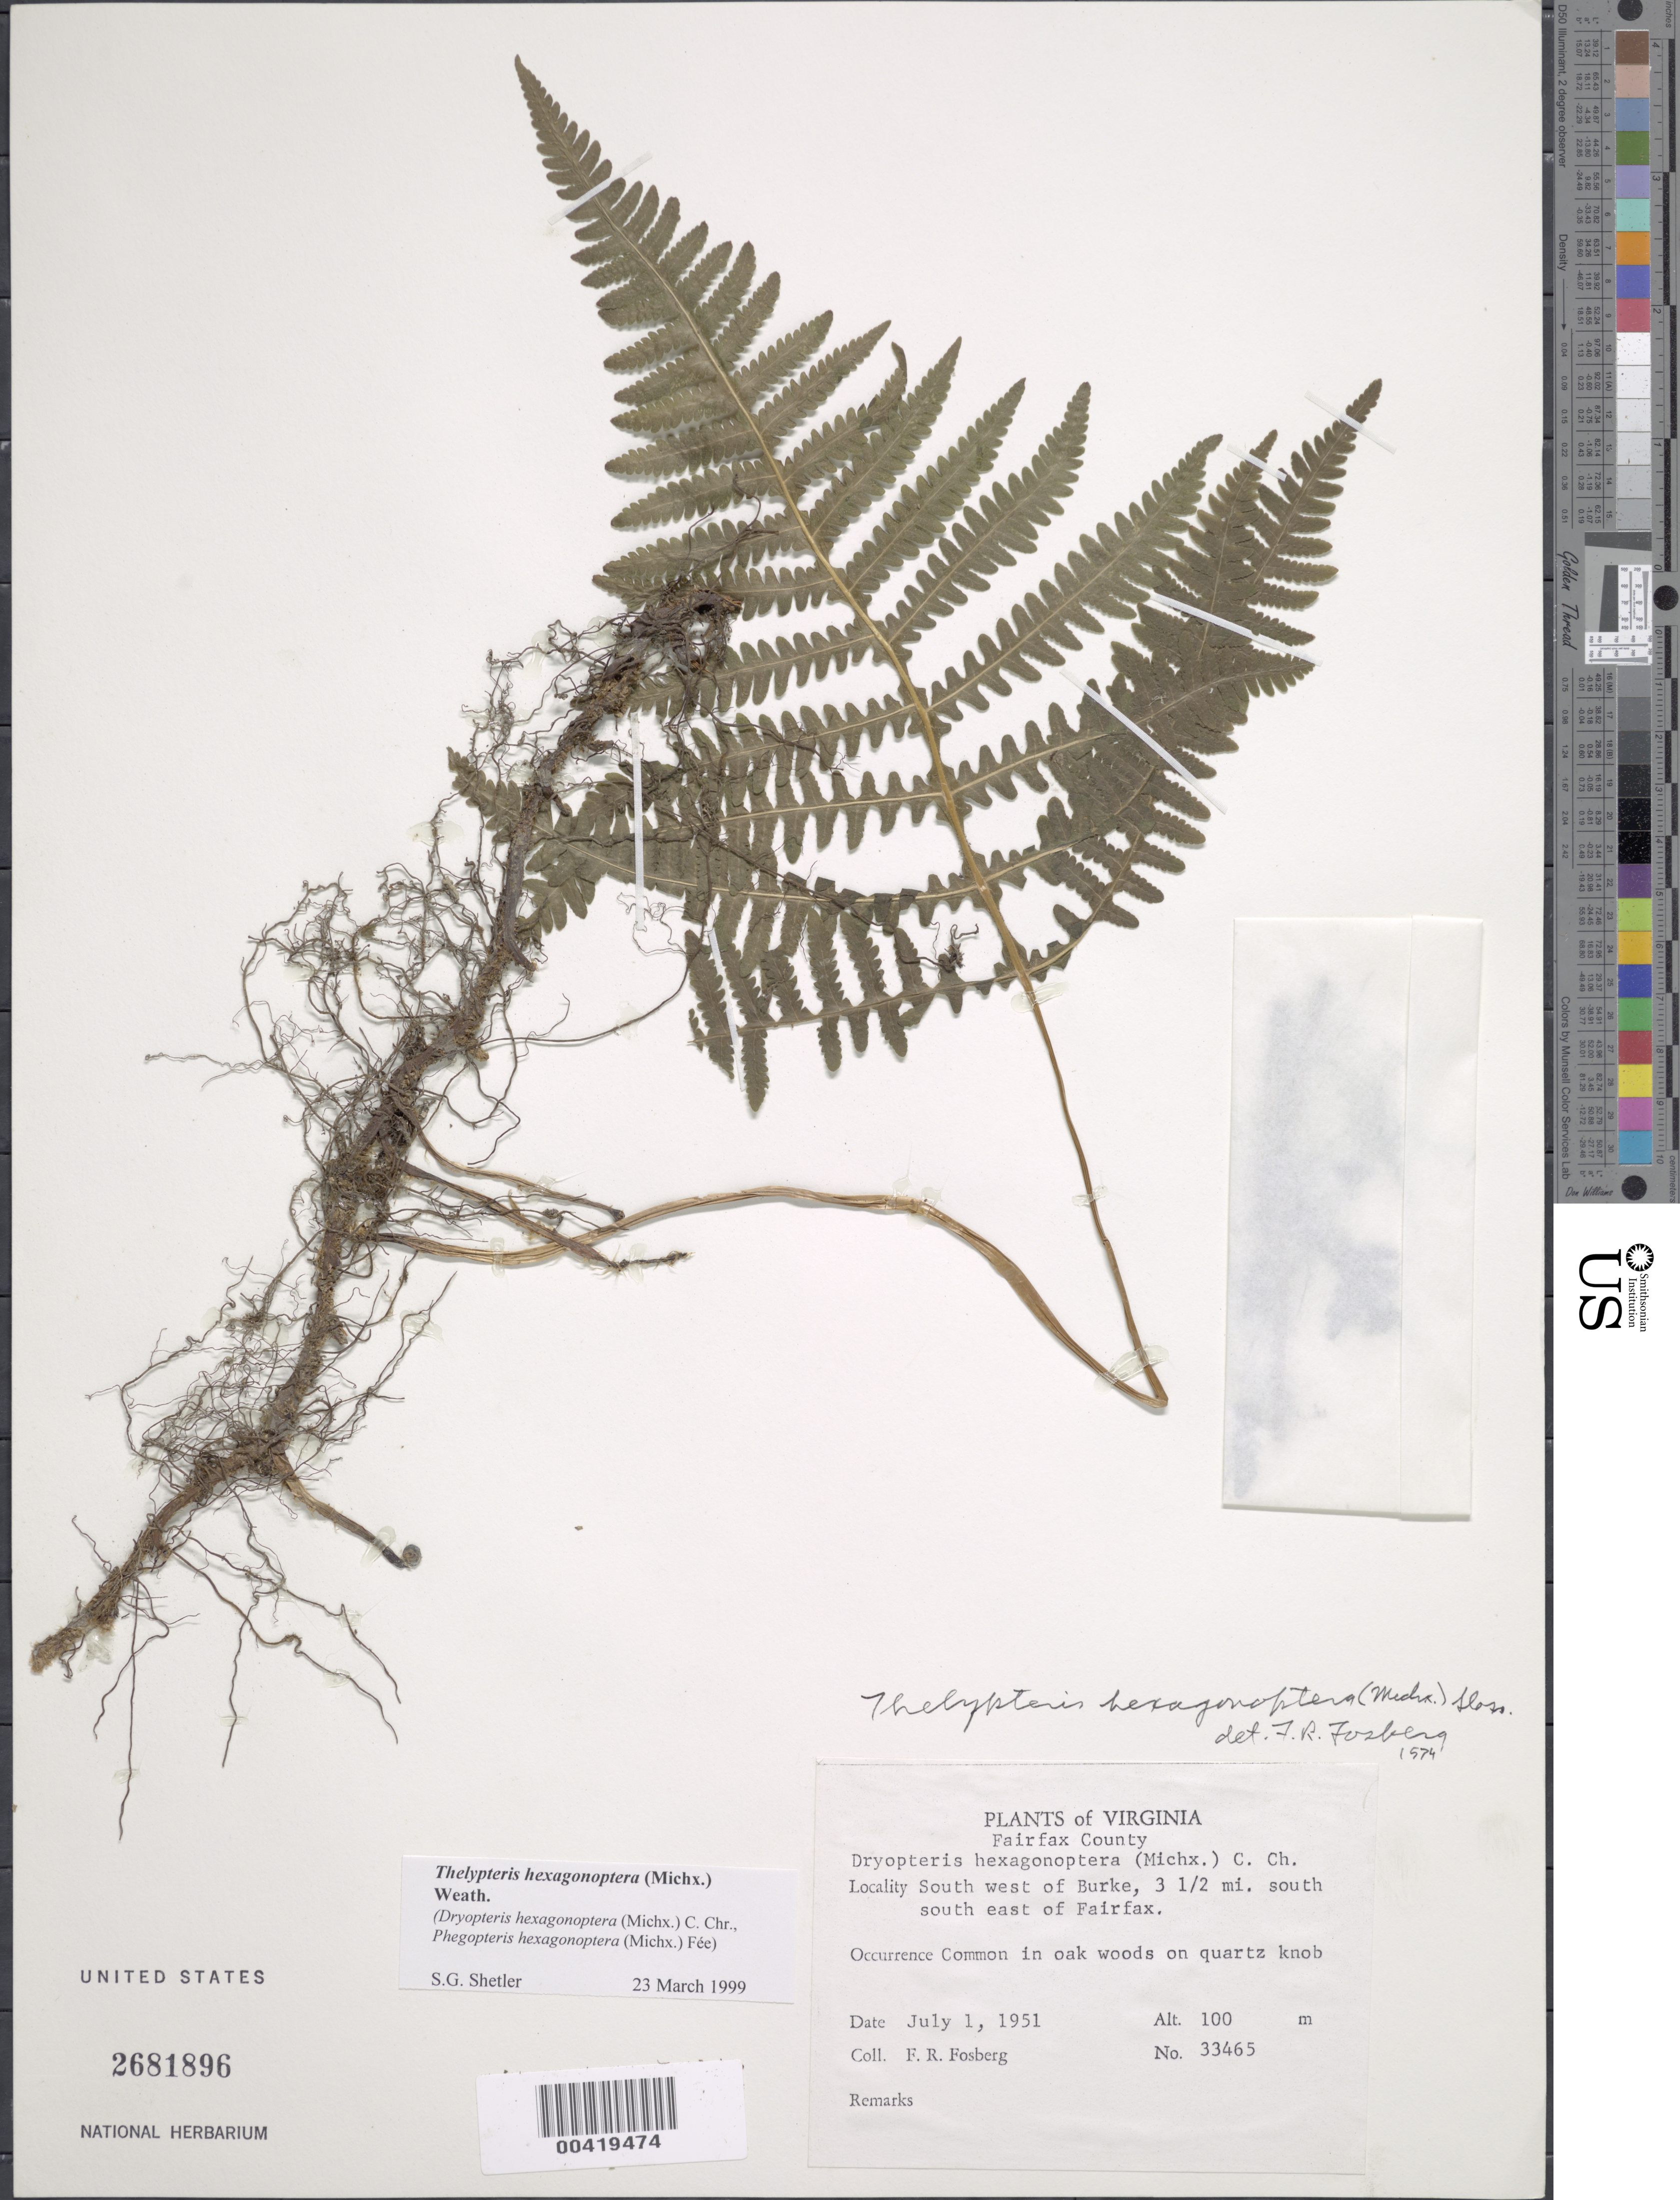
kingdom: Plantae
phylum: Tracheophyta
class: Polypodiopsida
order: Polypodiales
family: Thelypteridaceae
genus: Phegopteris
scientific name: Phegopteris hexagonoptera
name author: (Michx.) Fée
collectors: F. R. Fosberg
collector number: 33465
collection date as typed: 01 Jul 1951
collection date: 1951-07-01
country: United States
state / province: Virginia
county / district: Fairfax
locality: Southwest of Burke, South-southeast of Fairfax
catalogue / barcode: US 2681896